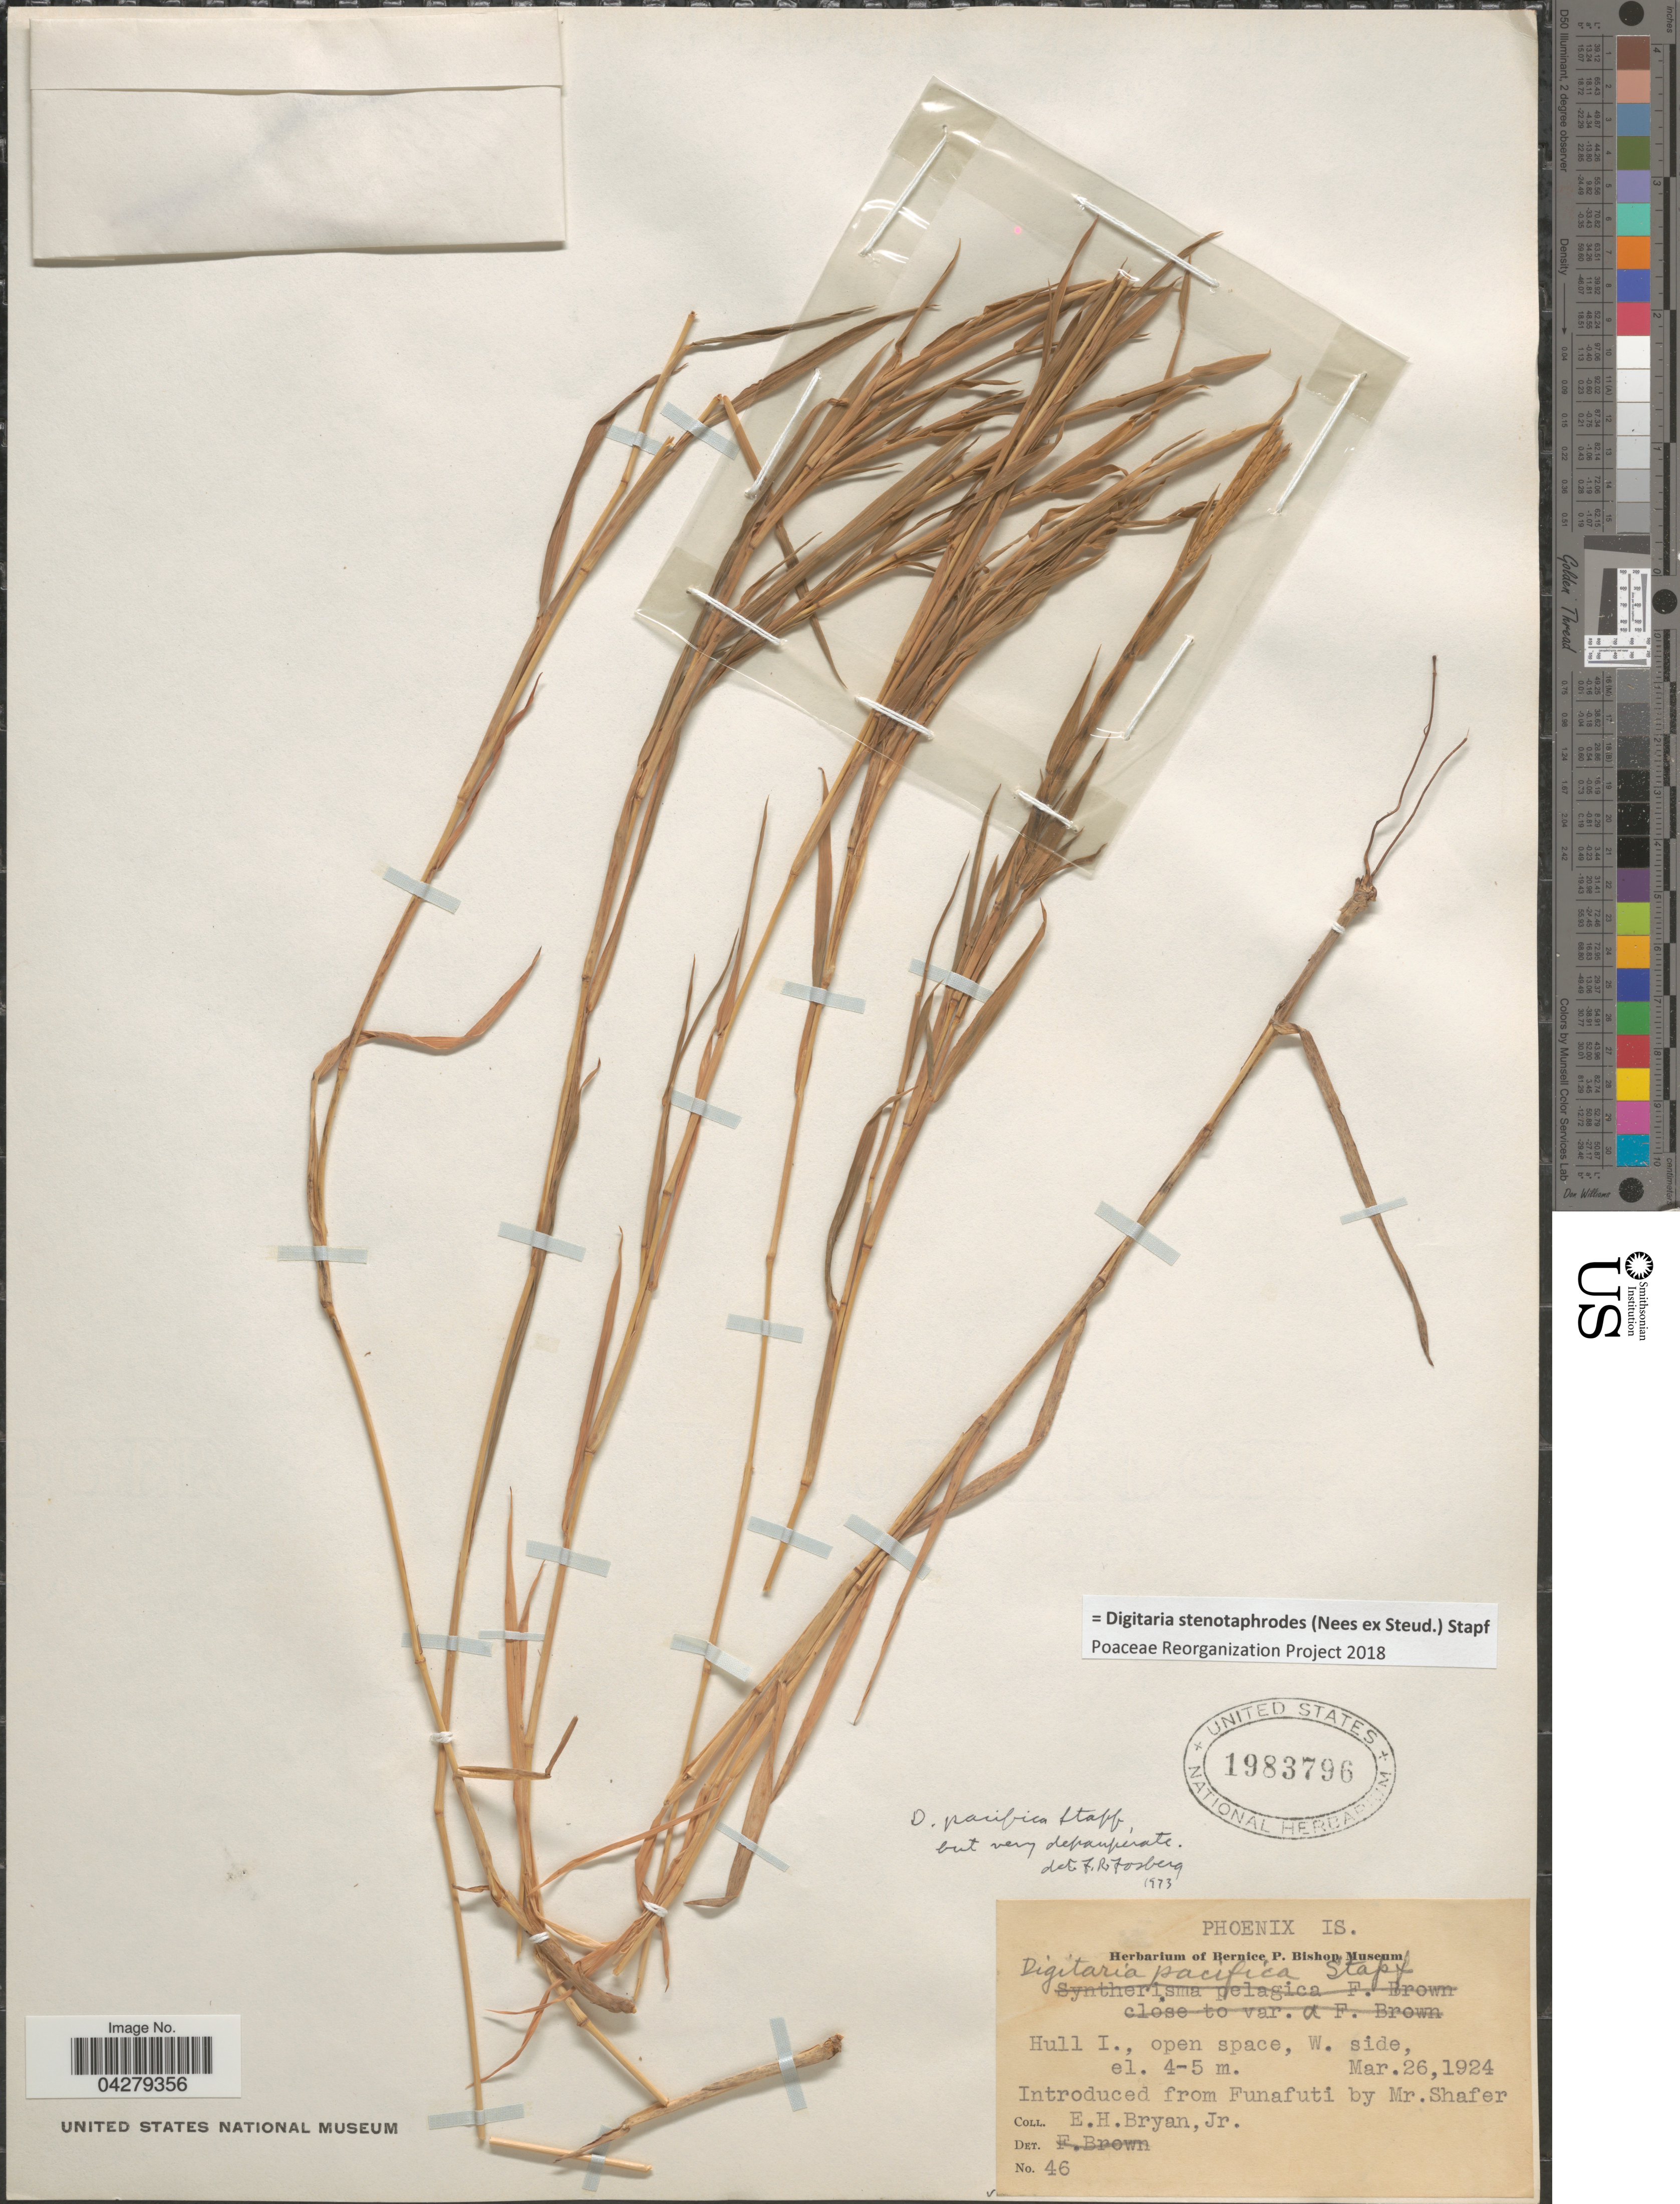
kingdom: Plantae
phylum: Tracheophyta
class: Liliopsida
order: Poales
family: Poaceae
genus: Digitaria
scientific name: Digitaria stenotaphrodes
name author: (Steud.) Stapf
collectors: E. Bryan Jr.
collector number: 46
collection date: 1924-03-26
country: Kiribati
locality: Phoenix Is. Hull I., open space, W. side.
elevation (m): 4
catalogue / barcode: US 1983796